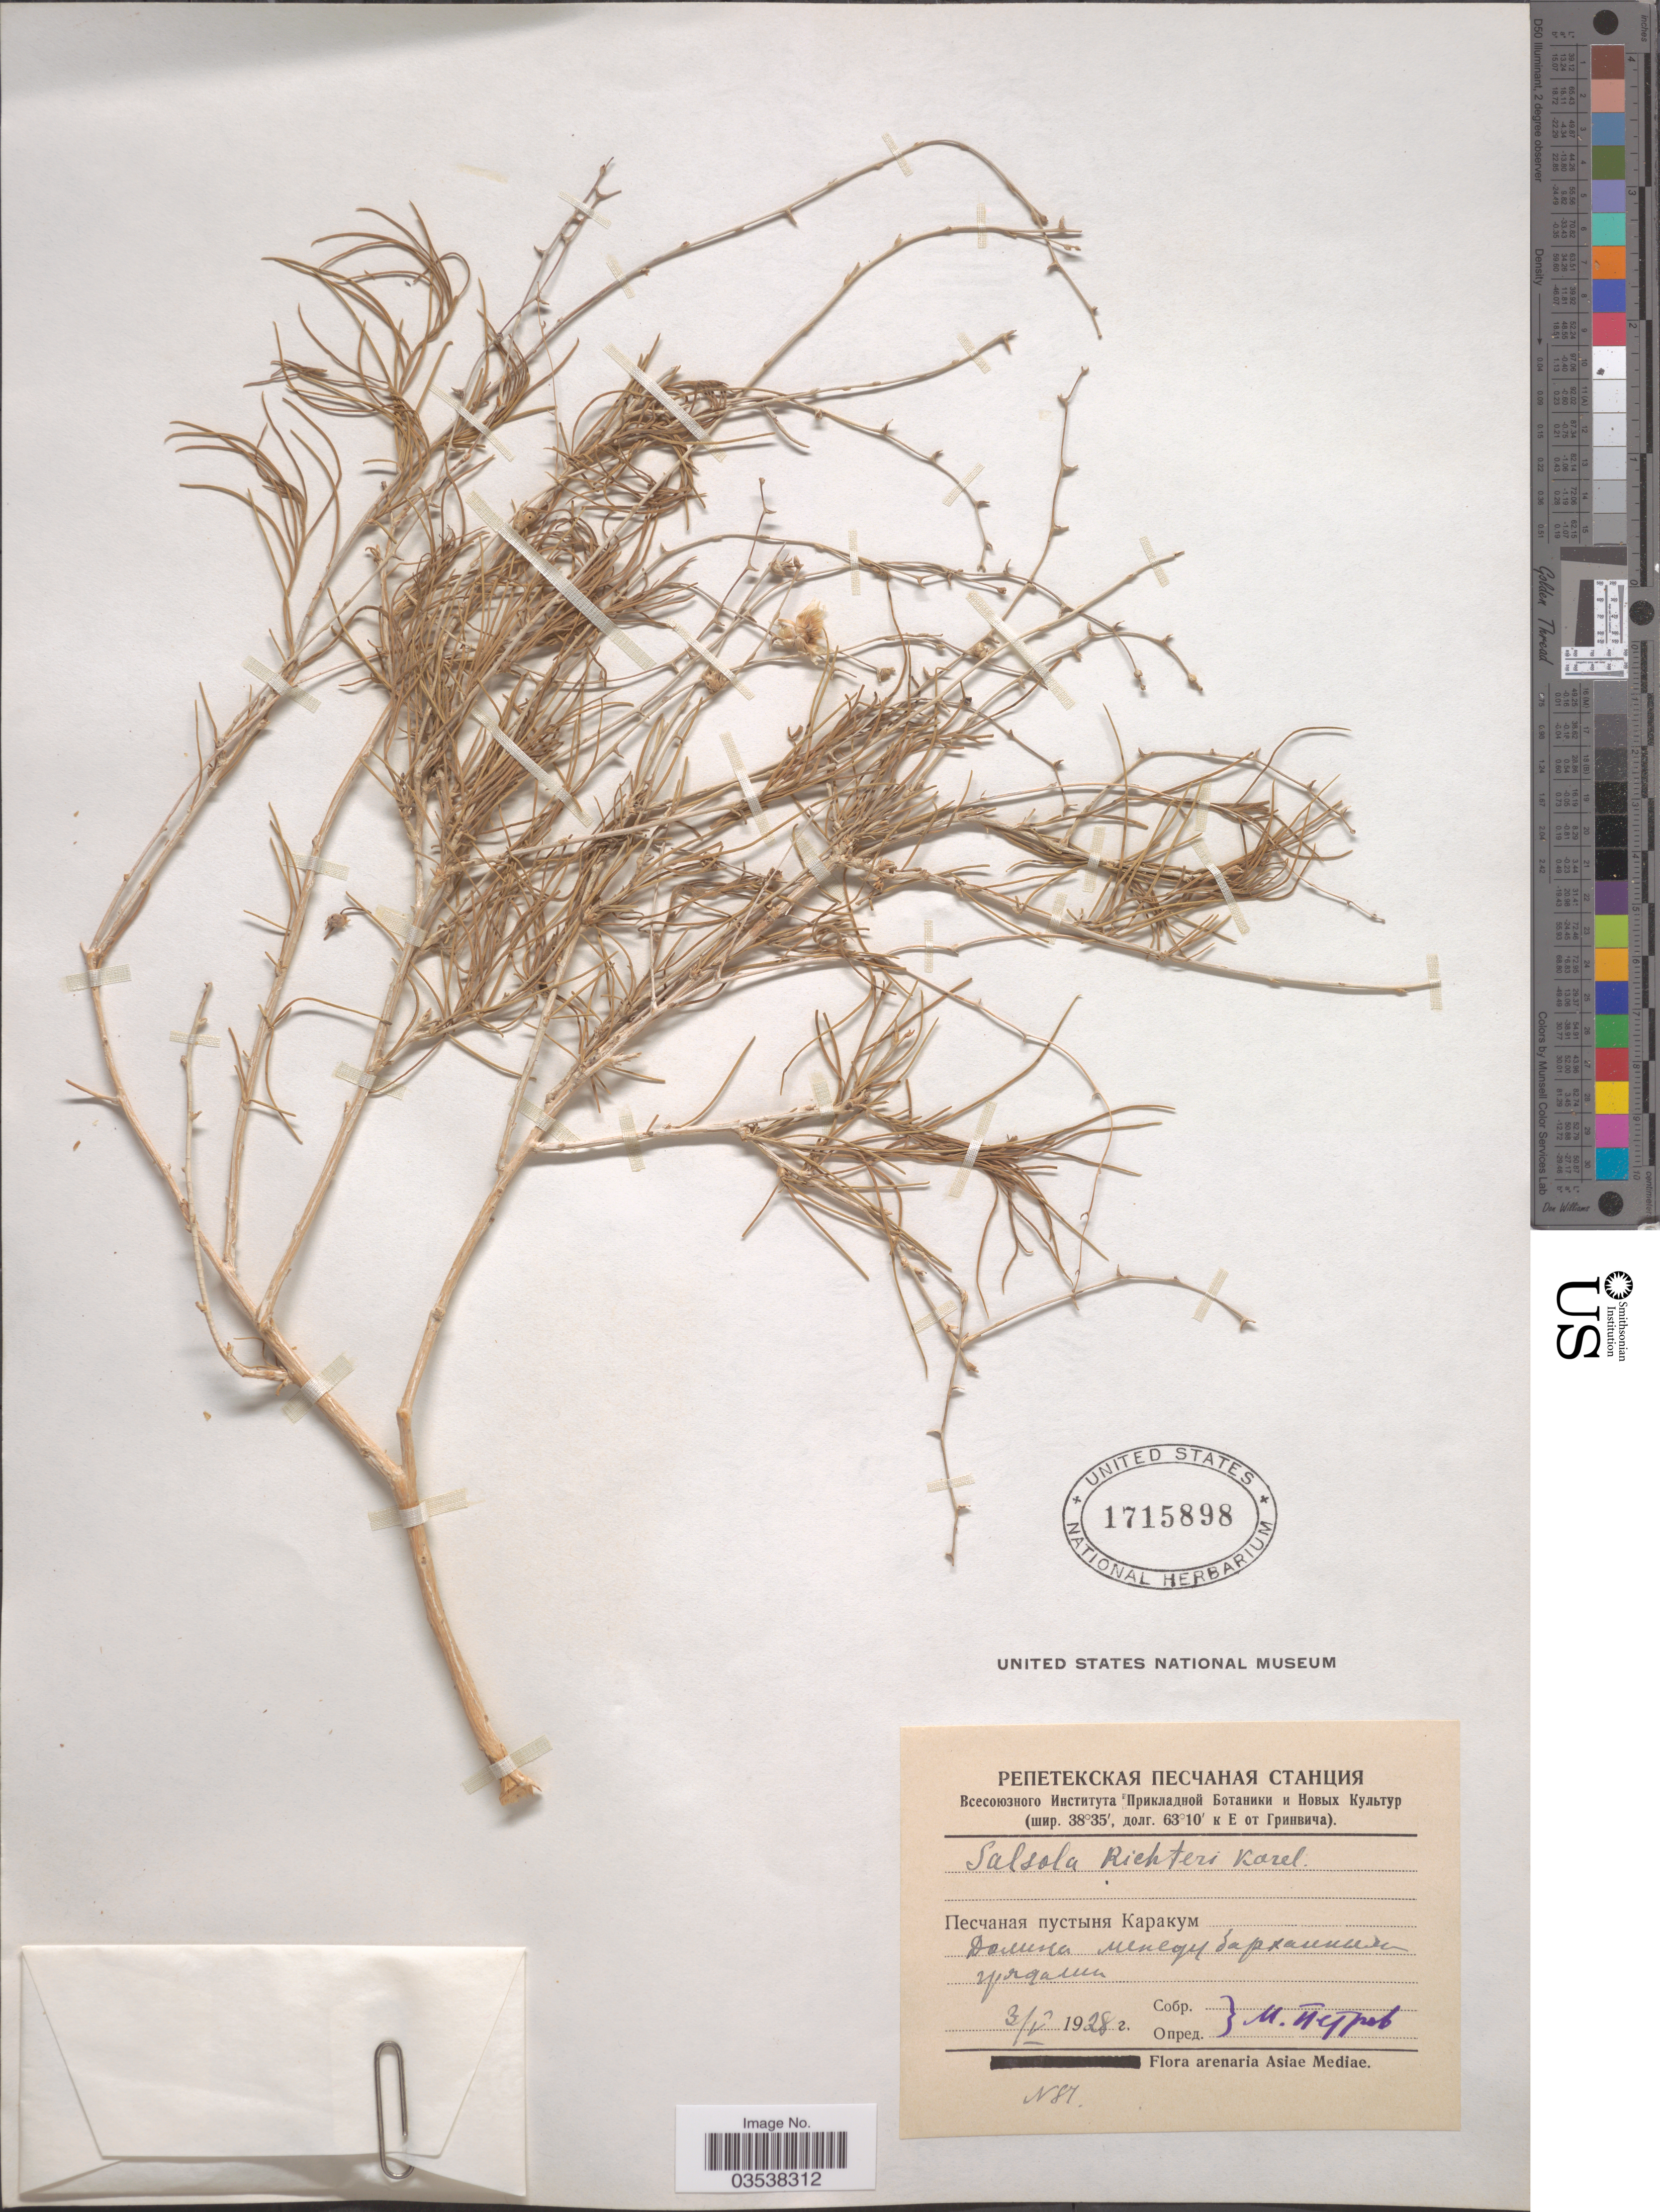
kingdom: Plantae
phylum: Tracheophyta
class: Magnoliopsida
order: Caryophyllales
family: Amaranthaceae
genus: Xylosalsola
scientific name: Xylosalsola richteri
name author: (Moq.) Akhani & Roalson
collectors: M. Petrov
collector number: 87*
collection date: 1928-05-03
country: Turkmenistan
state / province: Lebap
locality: Karakum Desert.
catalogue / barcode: US 1715898